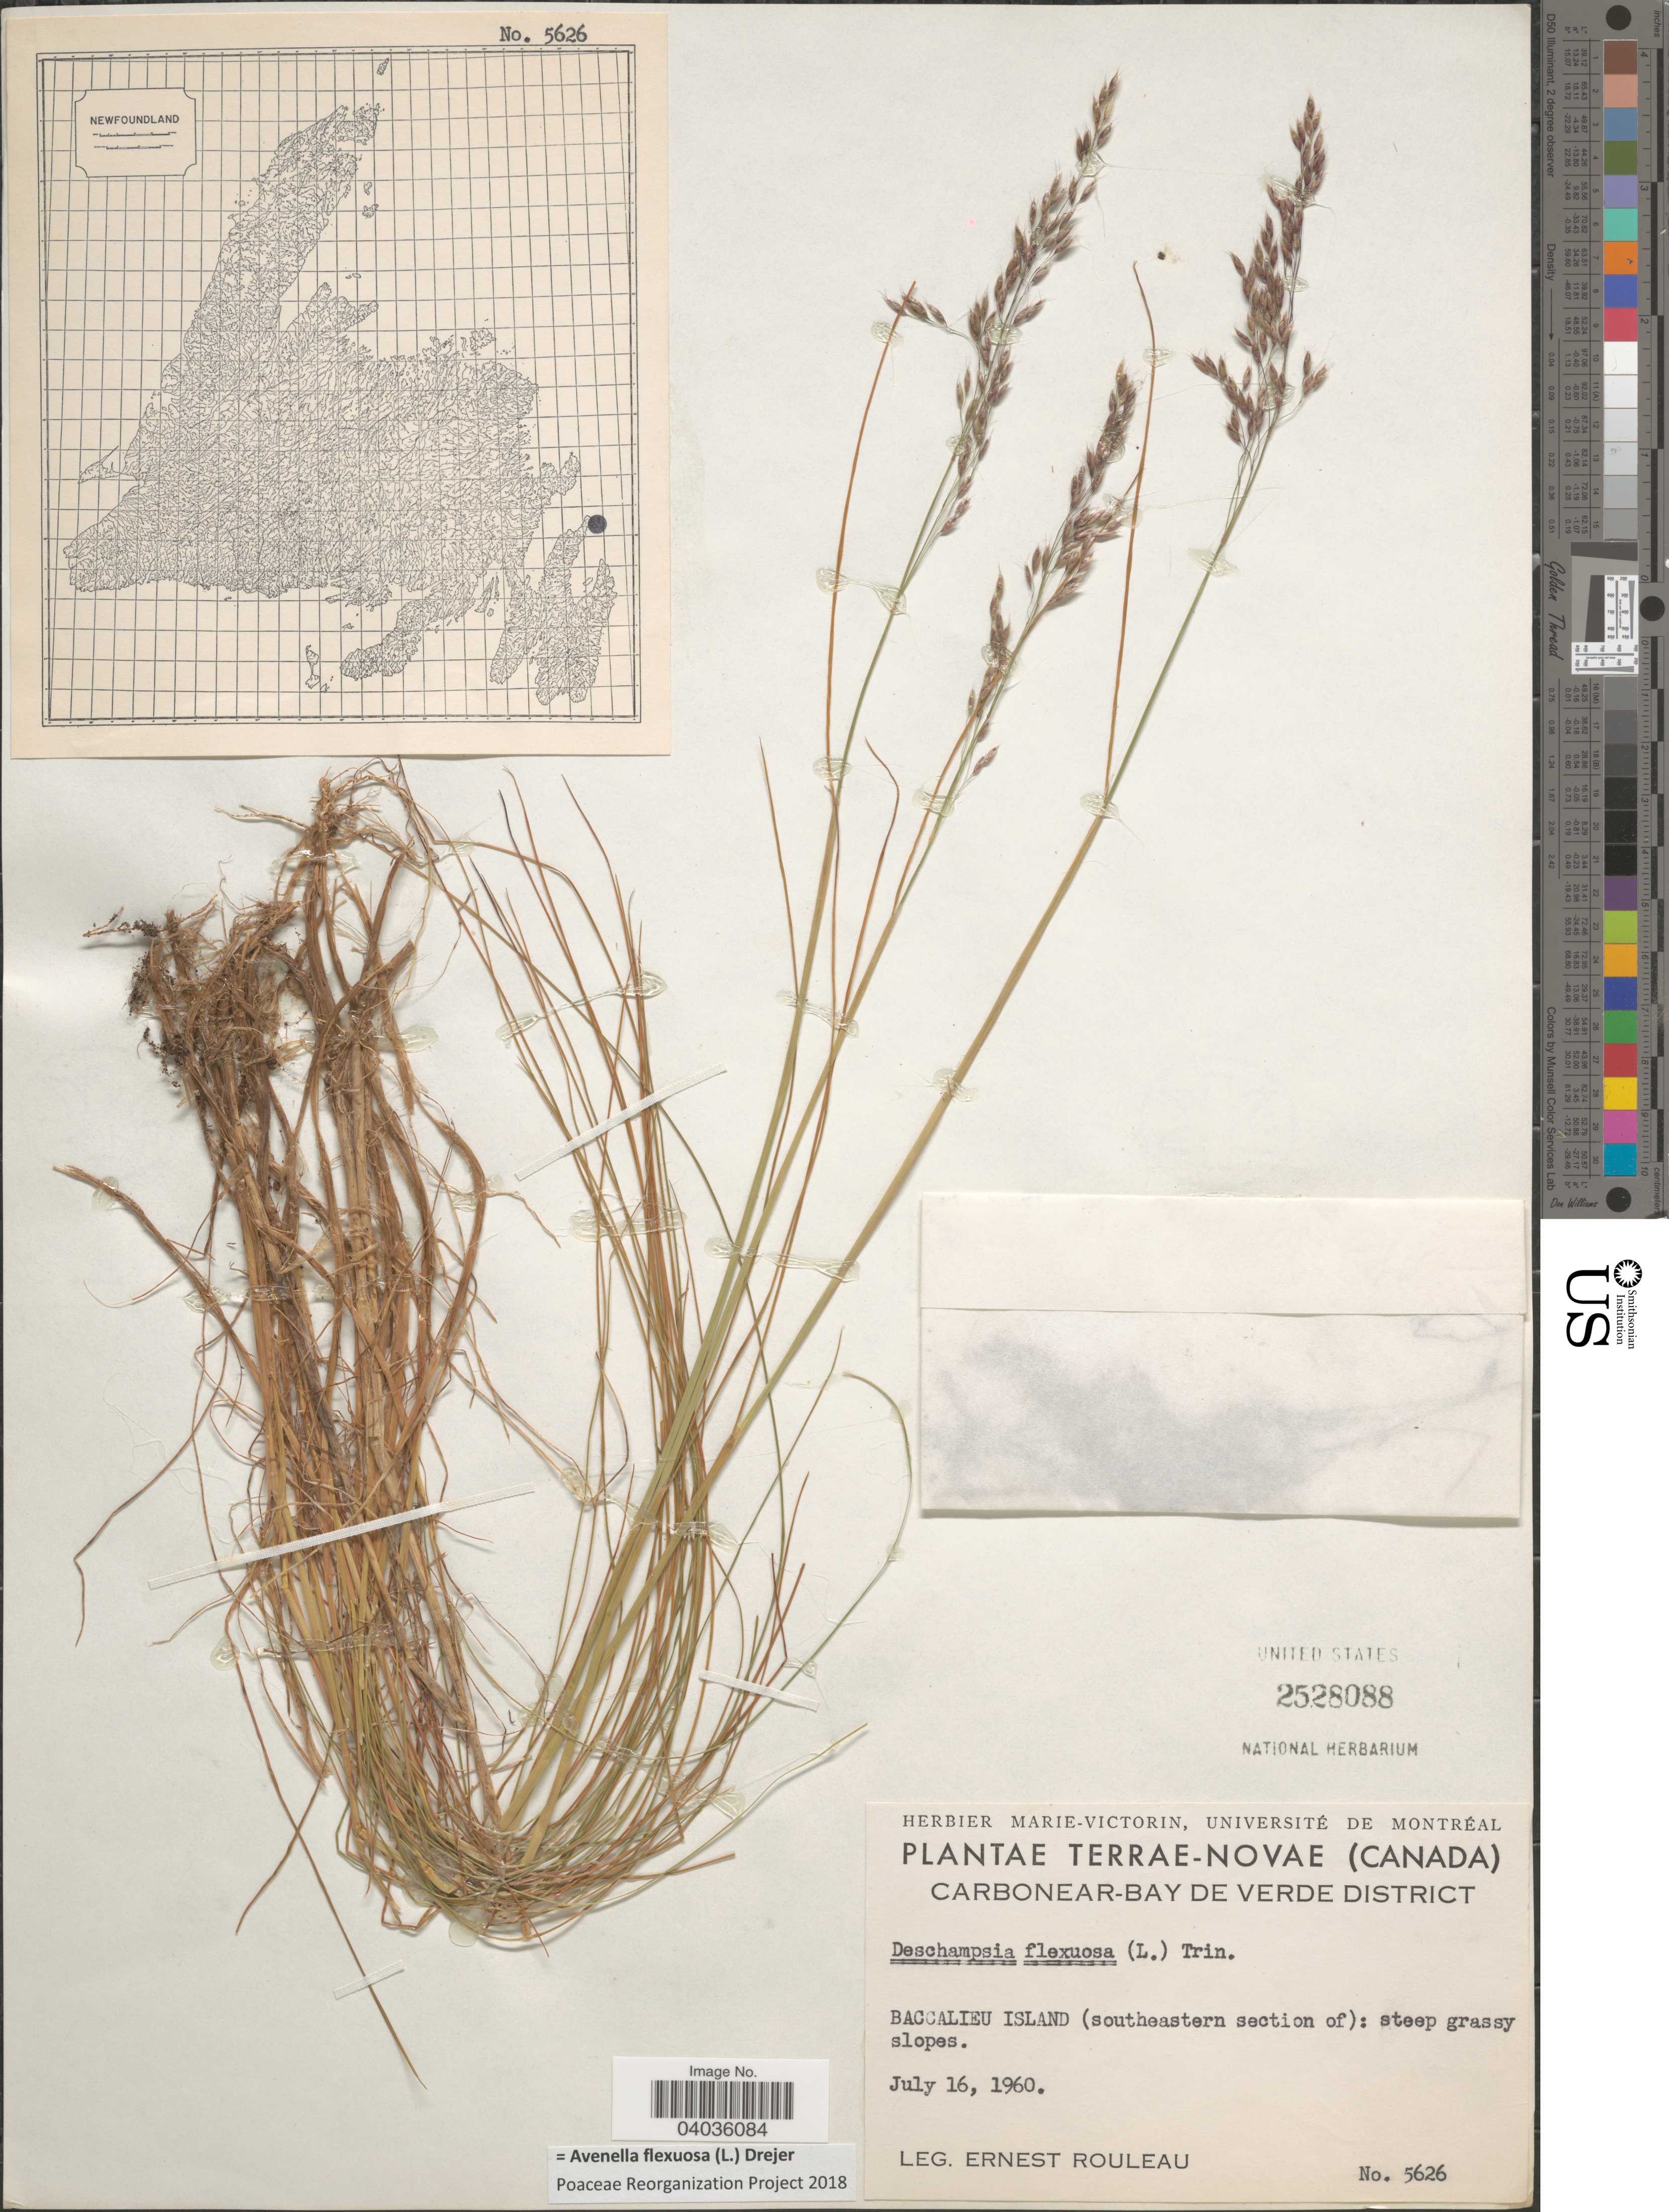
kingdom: Plantae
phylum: Tracheophyta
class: Liliopsida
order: Poales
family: Poaceae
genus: Avenella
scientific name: Avenella flexuosa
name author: (L.) Drejer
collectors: J. Rouleau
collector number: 5626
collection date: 1960-07-16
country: Canada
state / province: Newfoundland and Labrador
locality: Terrae-Novae. Carbonear- Bay de Verde District. Baccalieu Island (southeastern section of): steep grassy slopes.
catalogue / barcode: US 2528088